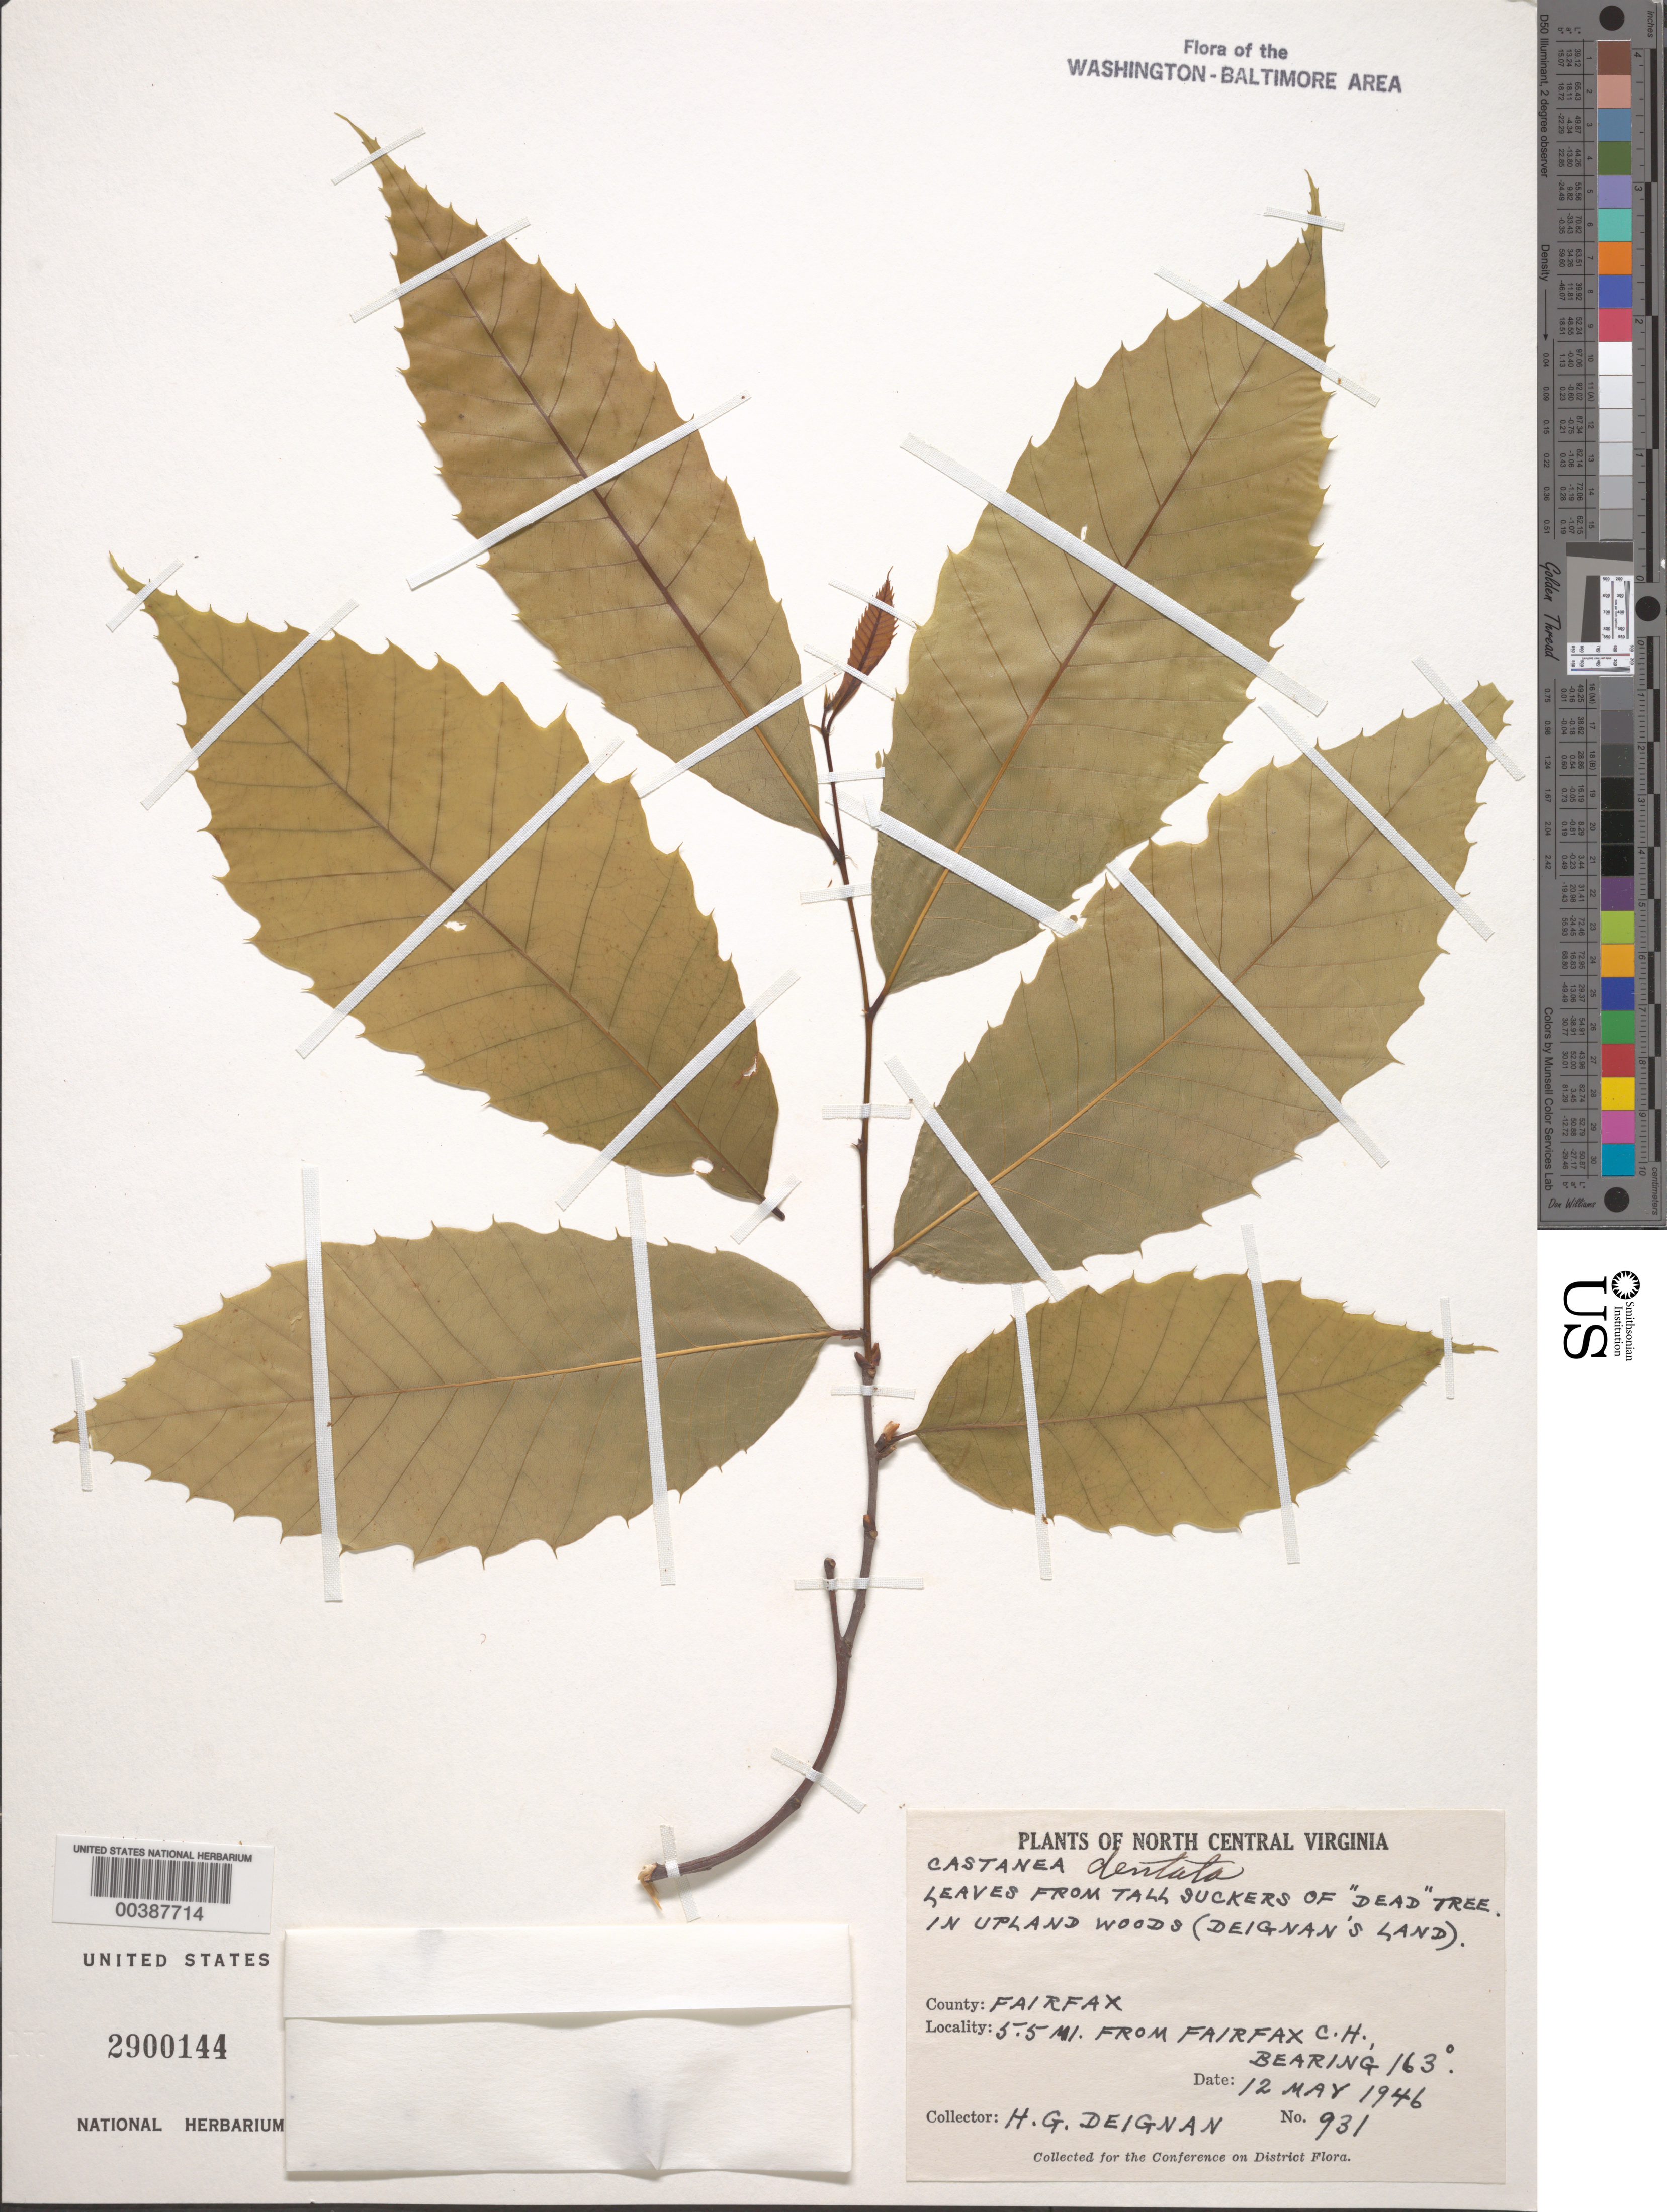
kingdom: Plantae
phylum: Tracheophyta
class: Magnoliopsida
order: Fagales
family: Fagaceae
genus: Castanea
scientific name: Castanea dentata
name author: (Marshall) Borkh.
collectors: H. Deignan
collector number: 931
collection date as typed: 12 May 1946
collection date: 1946-05-12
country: United States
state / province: Virginia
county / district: Fairfax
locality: Deignans Land, Sucker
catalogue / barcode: US 2900144